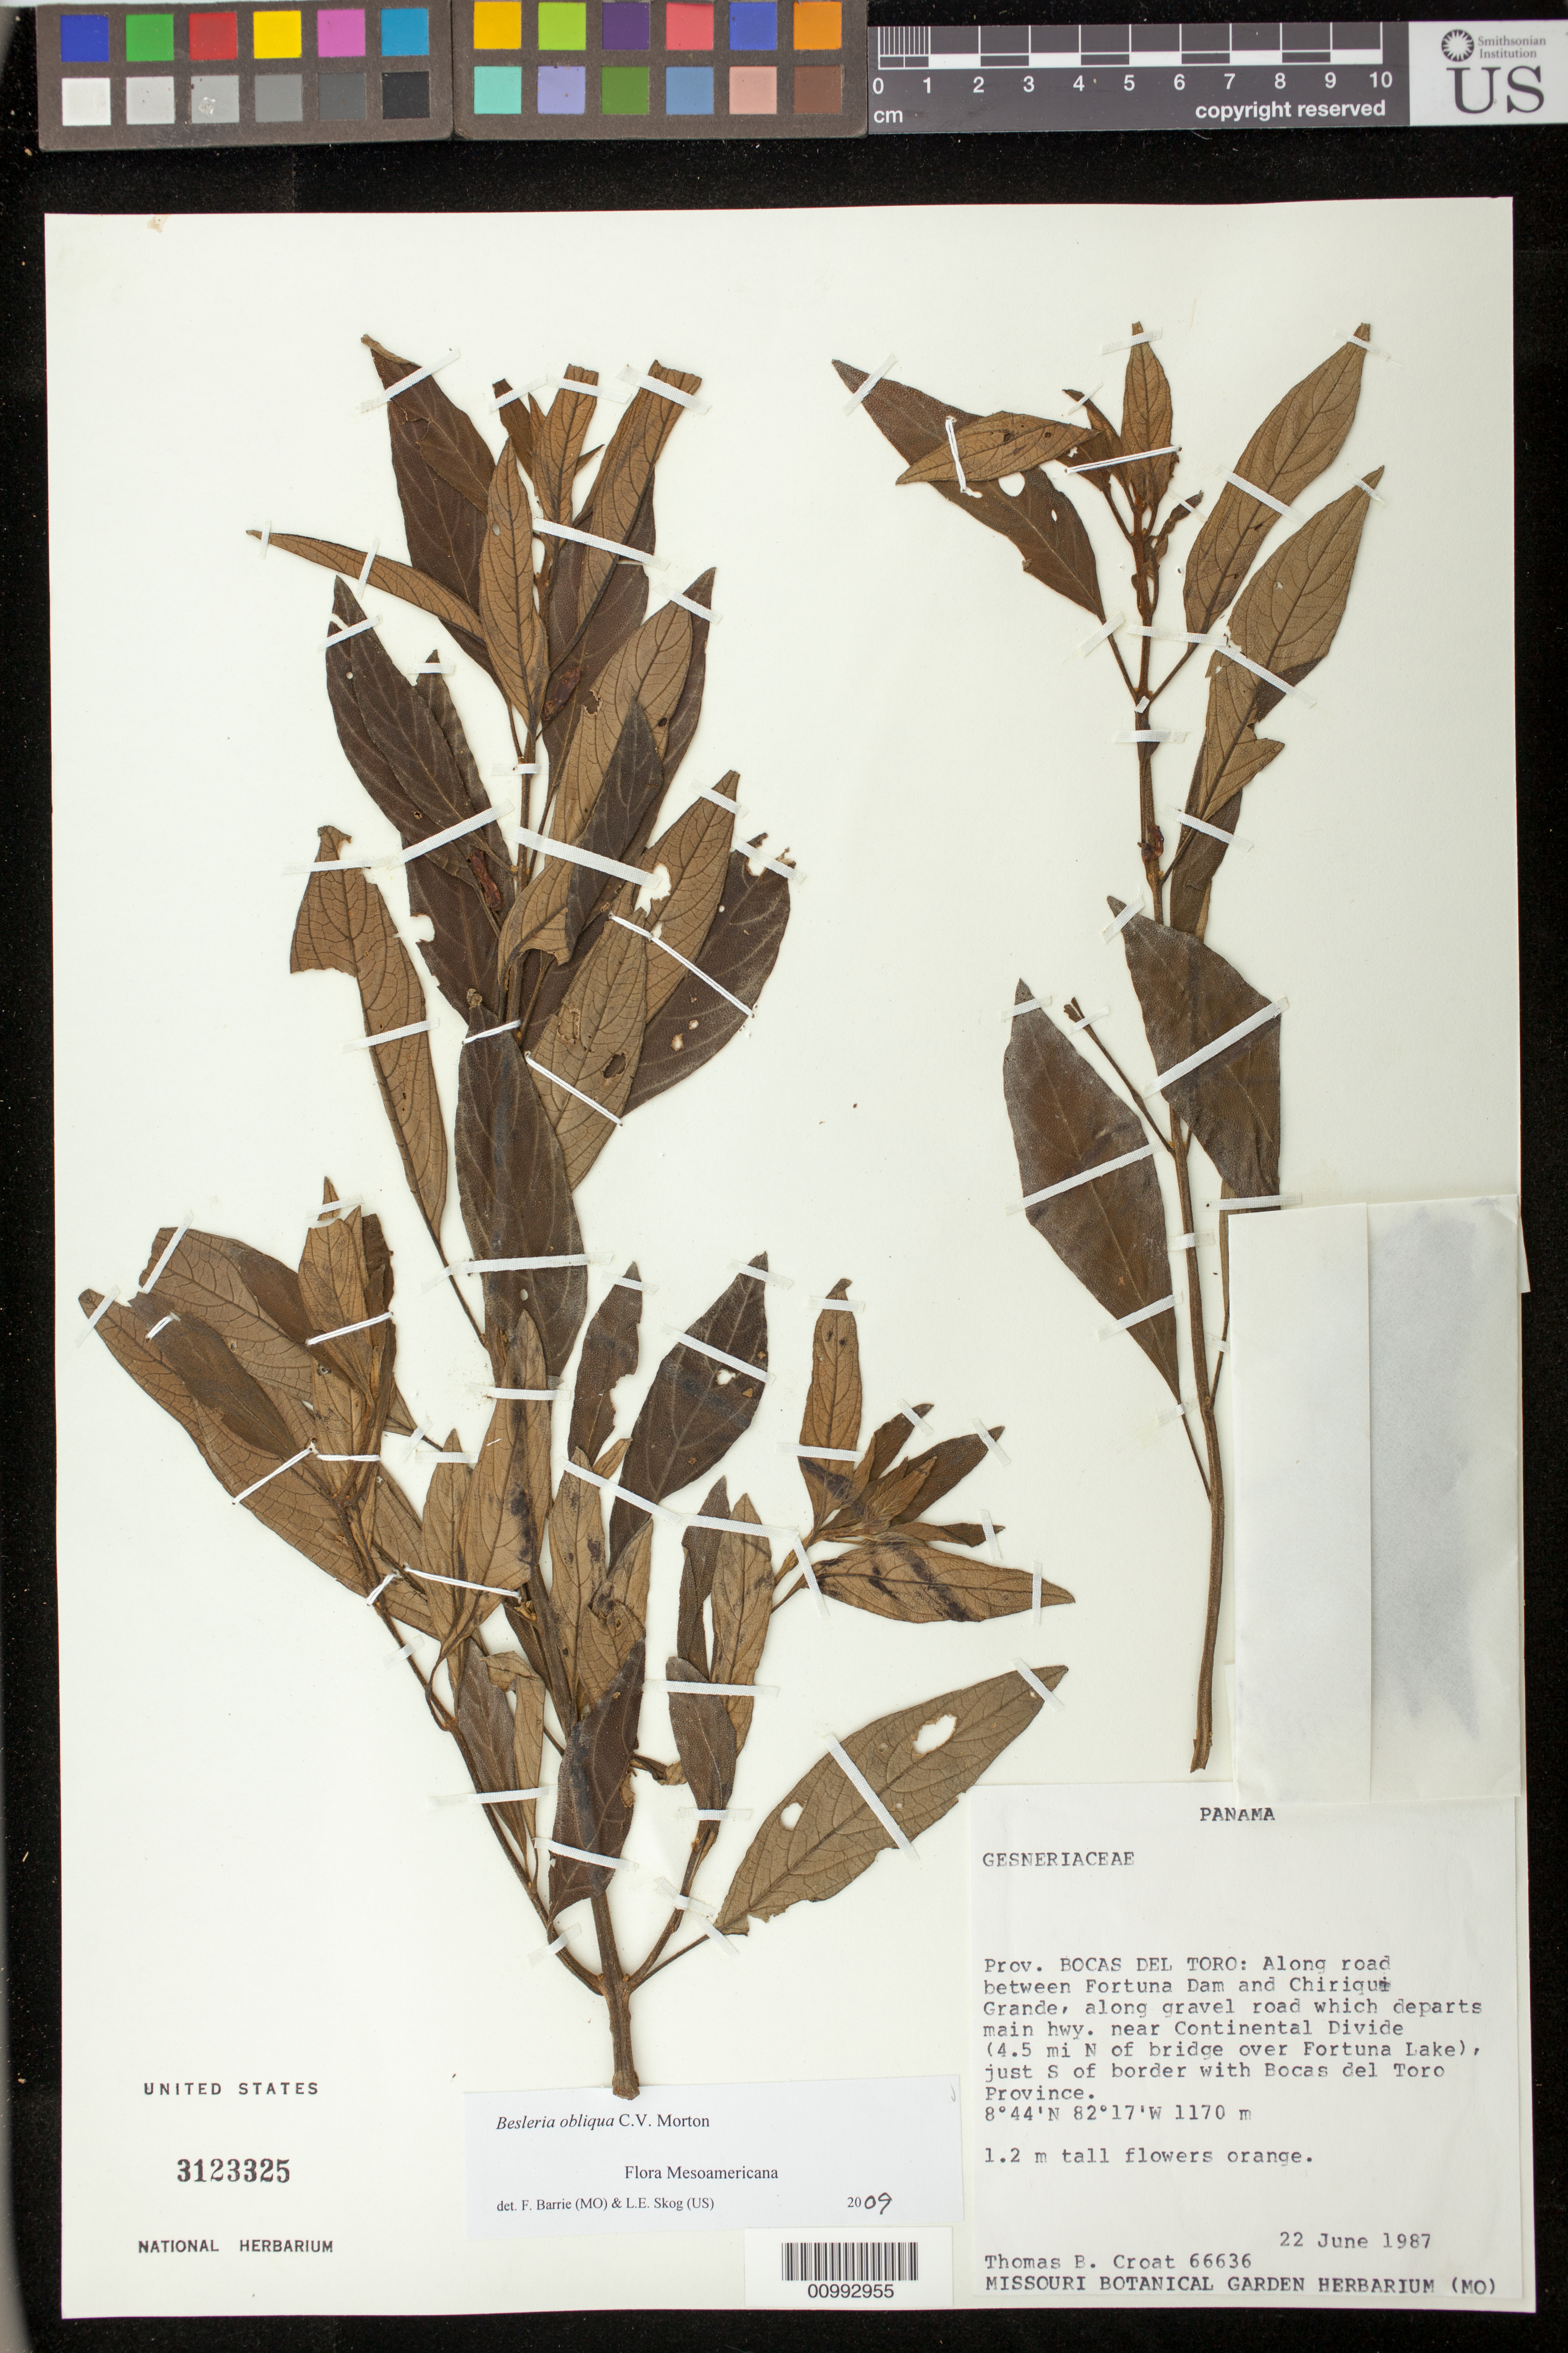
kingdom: Plantae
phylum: Tracheophyta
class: Magnoliopsida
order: Lamiales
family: Gesneriaceae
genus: Besleria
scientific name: Besleria obliqua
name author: C.V. Morton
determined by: Barrie, F. R.; Skog, Laurence E.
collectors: T. B. Croat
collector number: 66636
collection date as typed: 22 Jun 1987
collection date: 1987-06-22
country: Panama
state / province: Bocas del Toro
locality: Prov. Bocas del Toro: along road between Fortuna Dam and Chiriquí Grande, along gravel road which departs main hwy. near Continental Divide (4.5 mi N of bridge over Fortuna Lake), just S of border with Bocas del Toro Province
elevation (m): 1170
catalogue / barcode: US 3123325